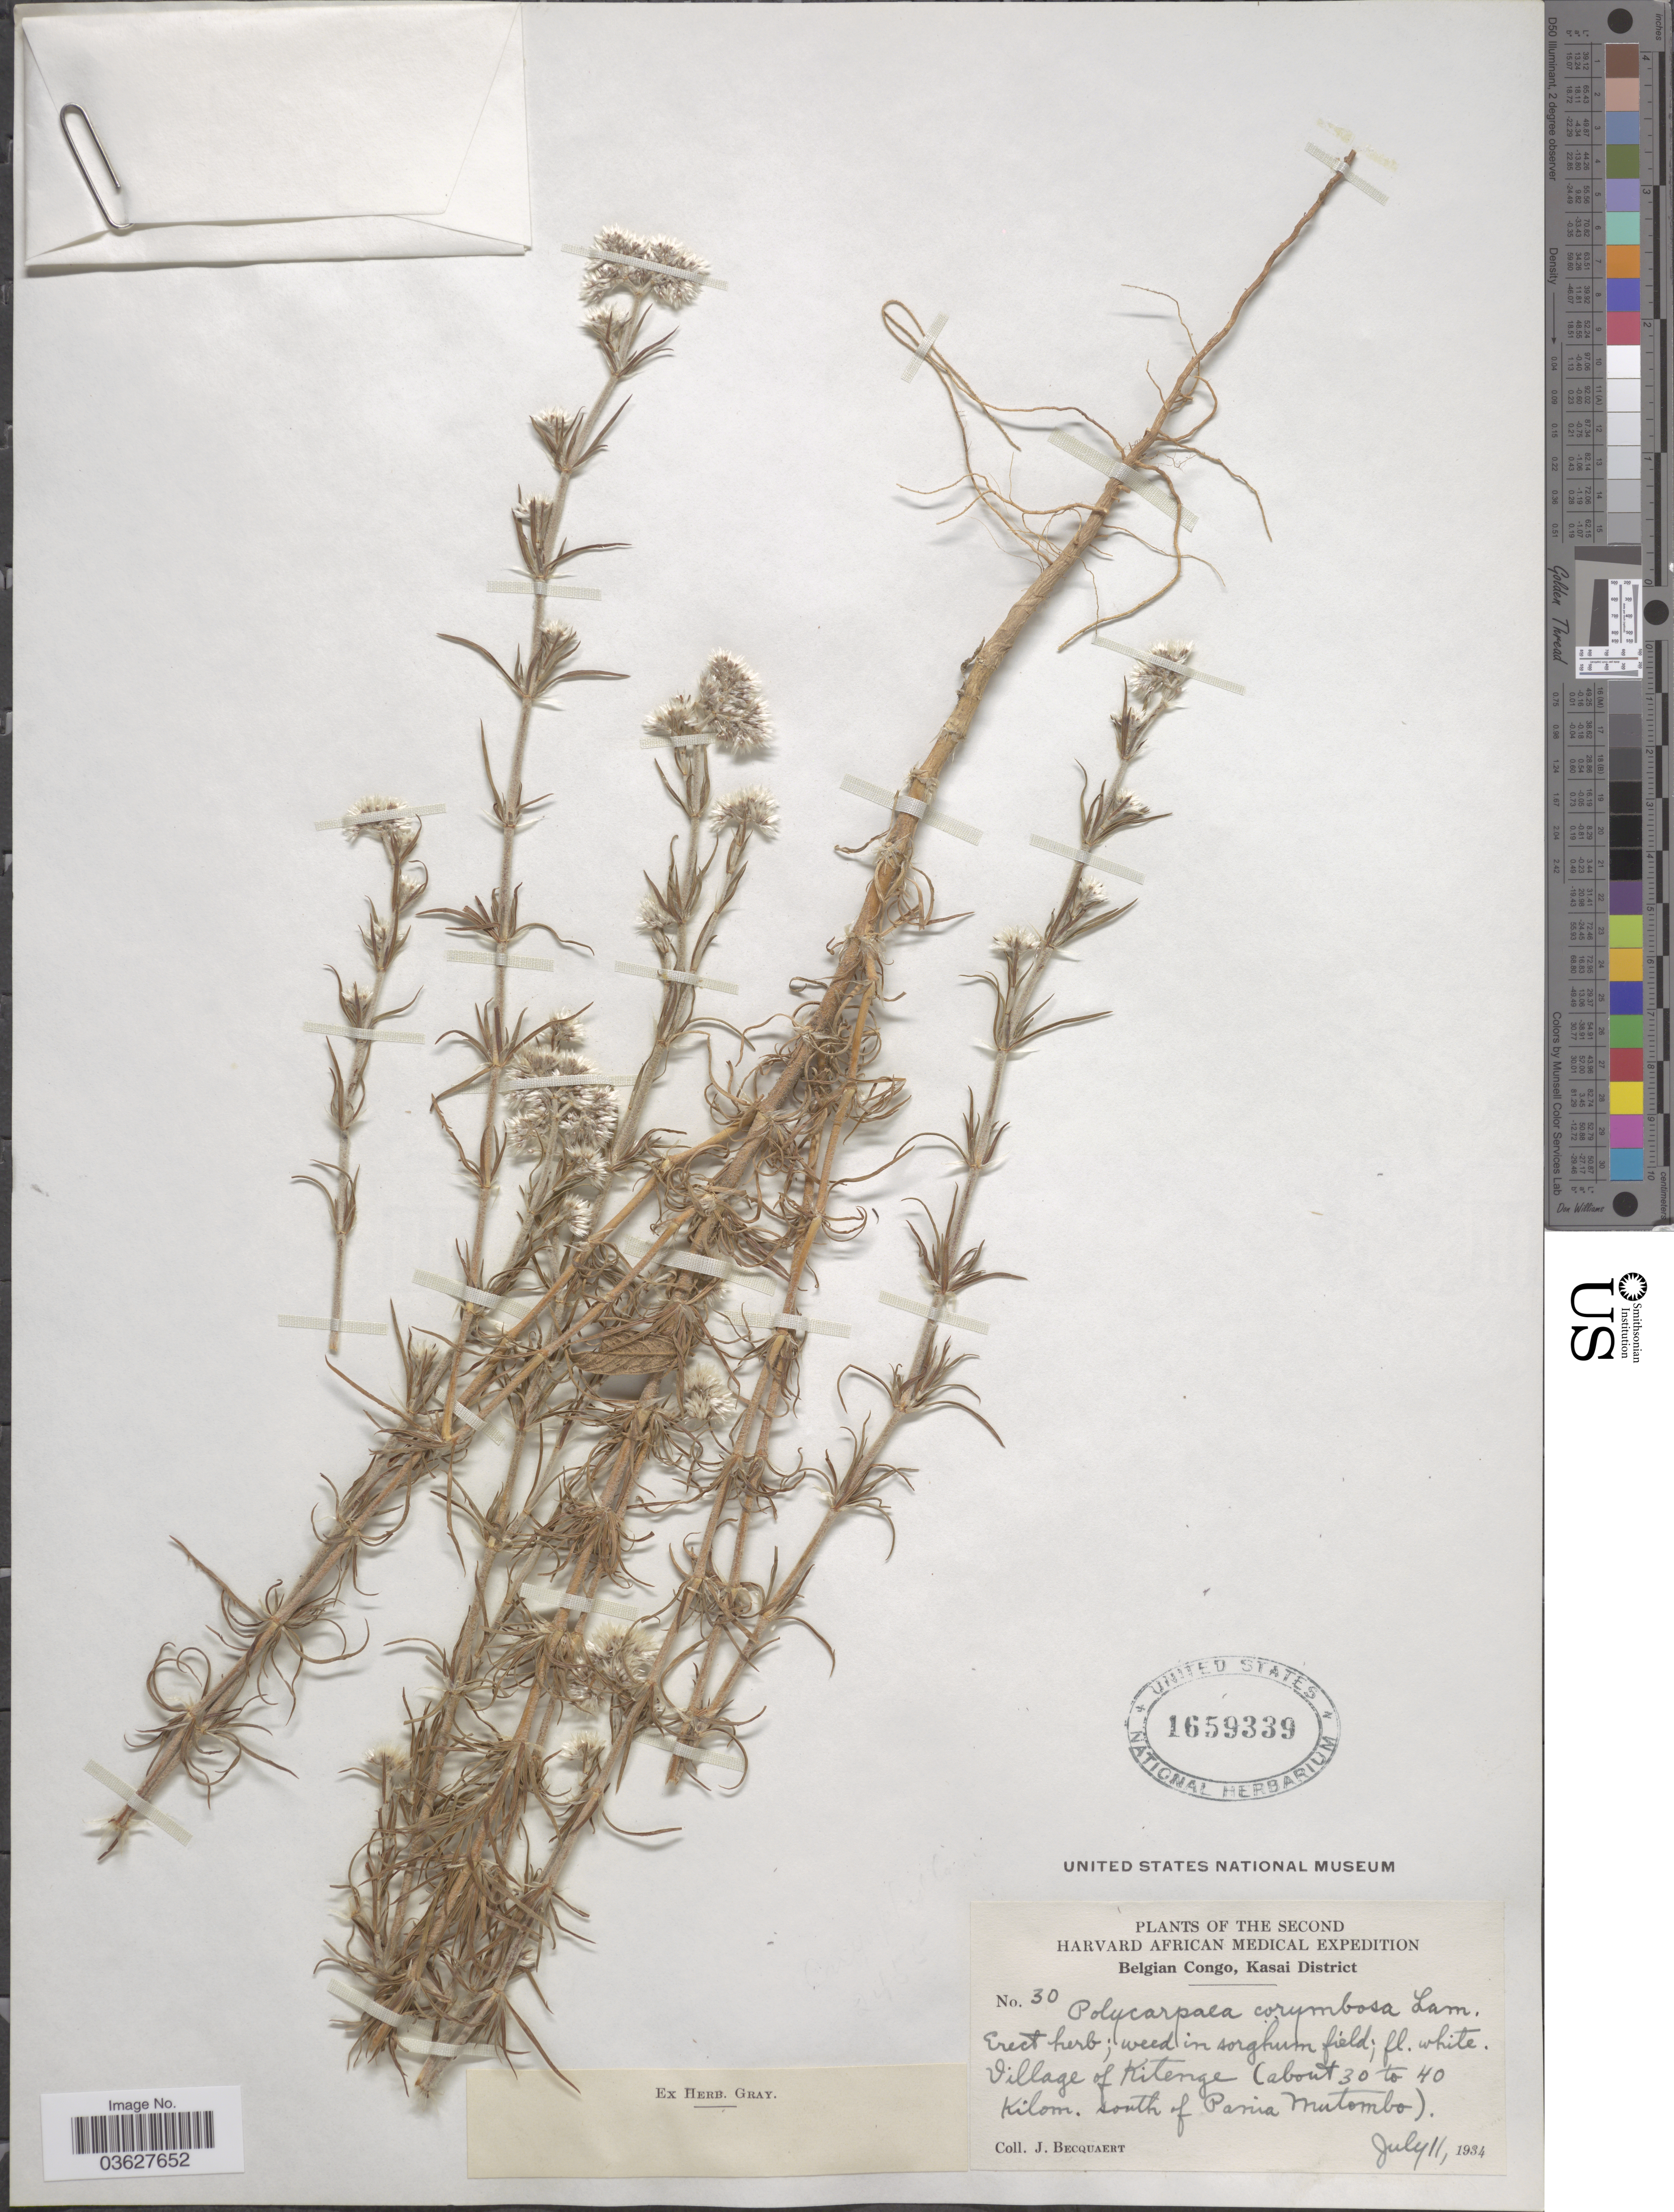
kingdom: Plantae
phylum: Tracheophyta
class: Magnoliopsida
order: Caryophyllales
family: Caryophyllaceae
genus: Polycarpaea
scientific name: Polycarpaea corymbosa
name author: (L.) Lam.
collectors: J. Becquaert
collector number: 30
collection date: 1934-07-11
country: Congo, Democratic Republic of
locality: Kasai District. Village of Kitenge (about 30 to 40 Kilom. South of Pania Mutombo).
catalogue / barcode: US 1659339